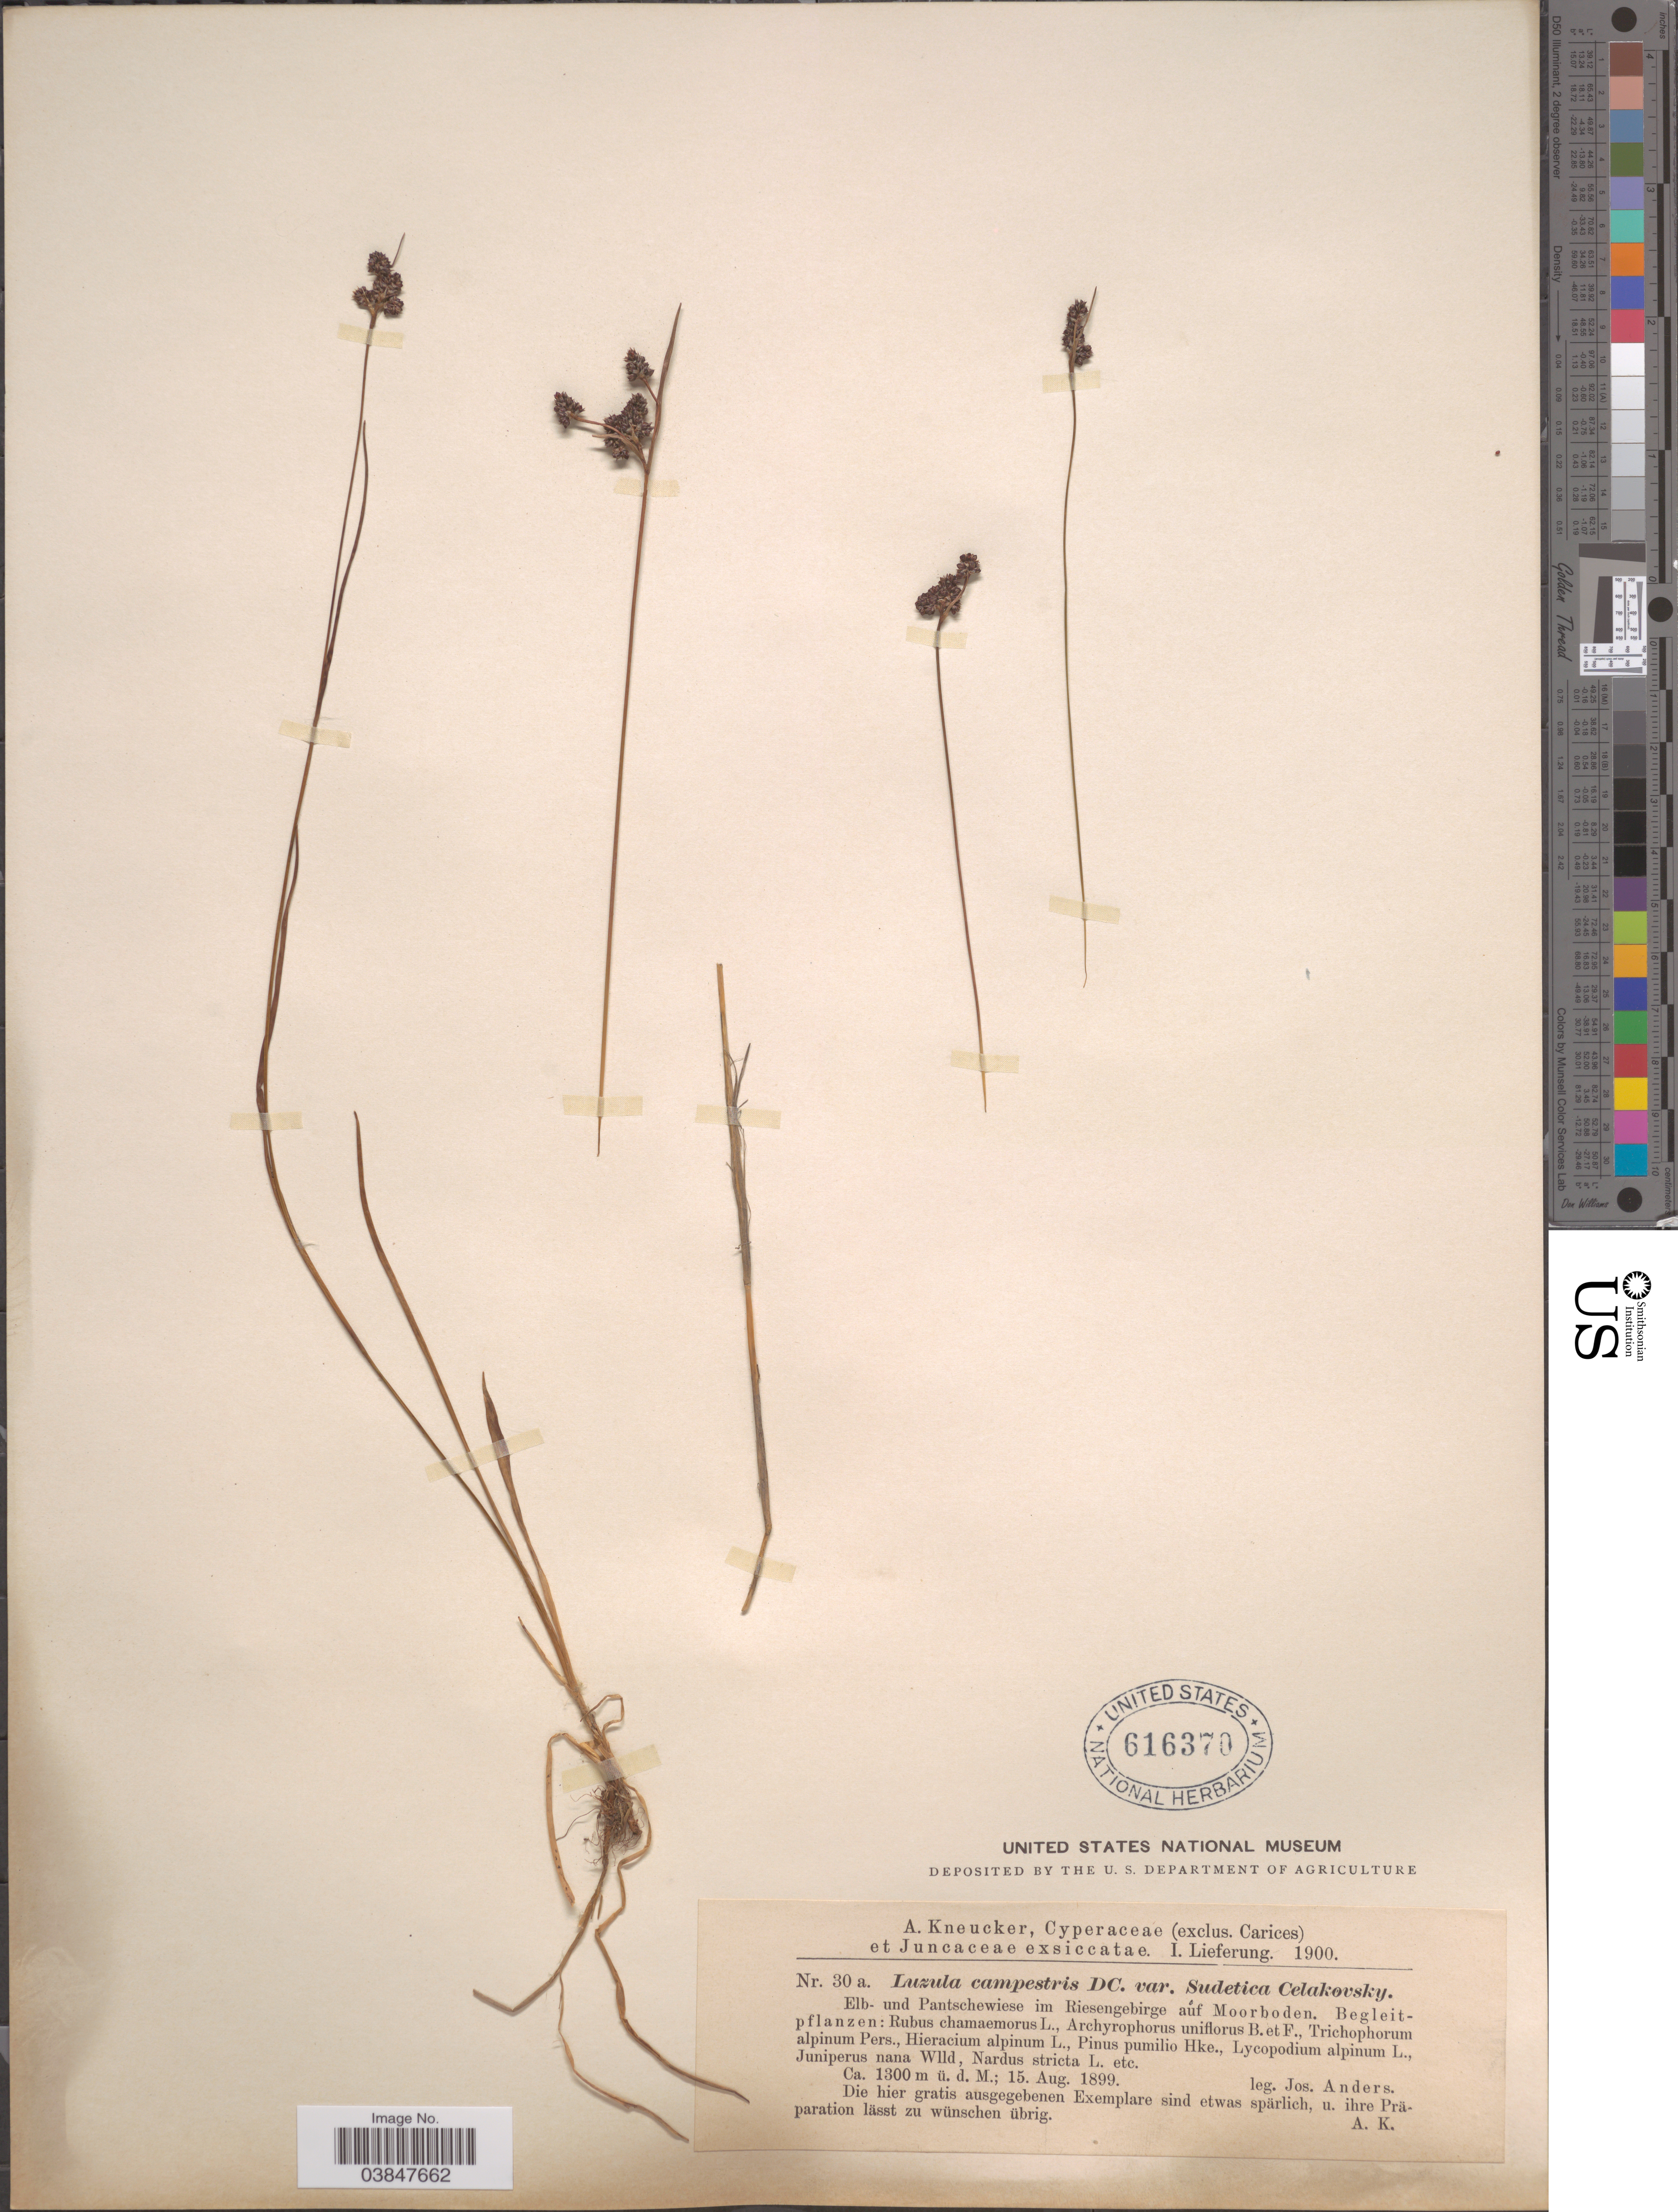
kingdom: Plantae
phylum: Tracheophyta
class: Liliopsida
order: Poales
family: Juncaceae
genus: Luzula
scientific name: Luzula campestris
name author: (L.) DC.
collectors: J. Anders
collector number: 30a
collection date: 1899-08-15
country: Germany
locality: Elb- und pantschewiese im Riesengebirge auf Moorboden. Begleitpflanzen.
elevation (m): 1300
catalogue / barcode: US 616370